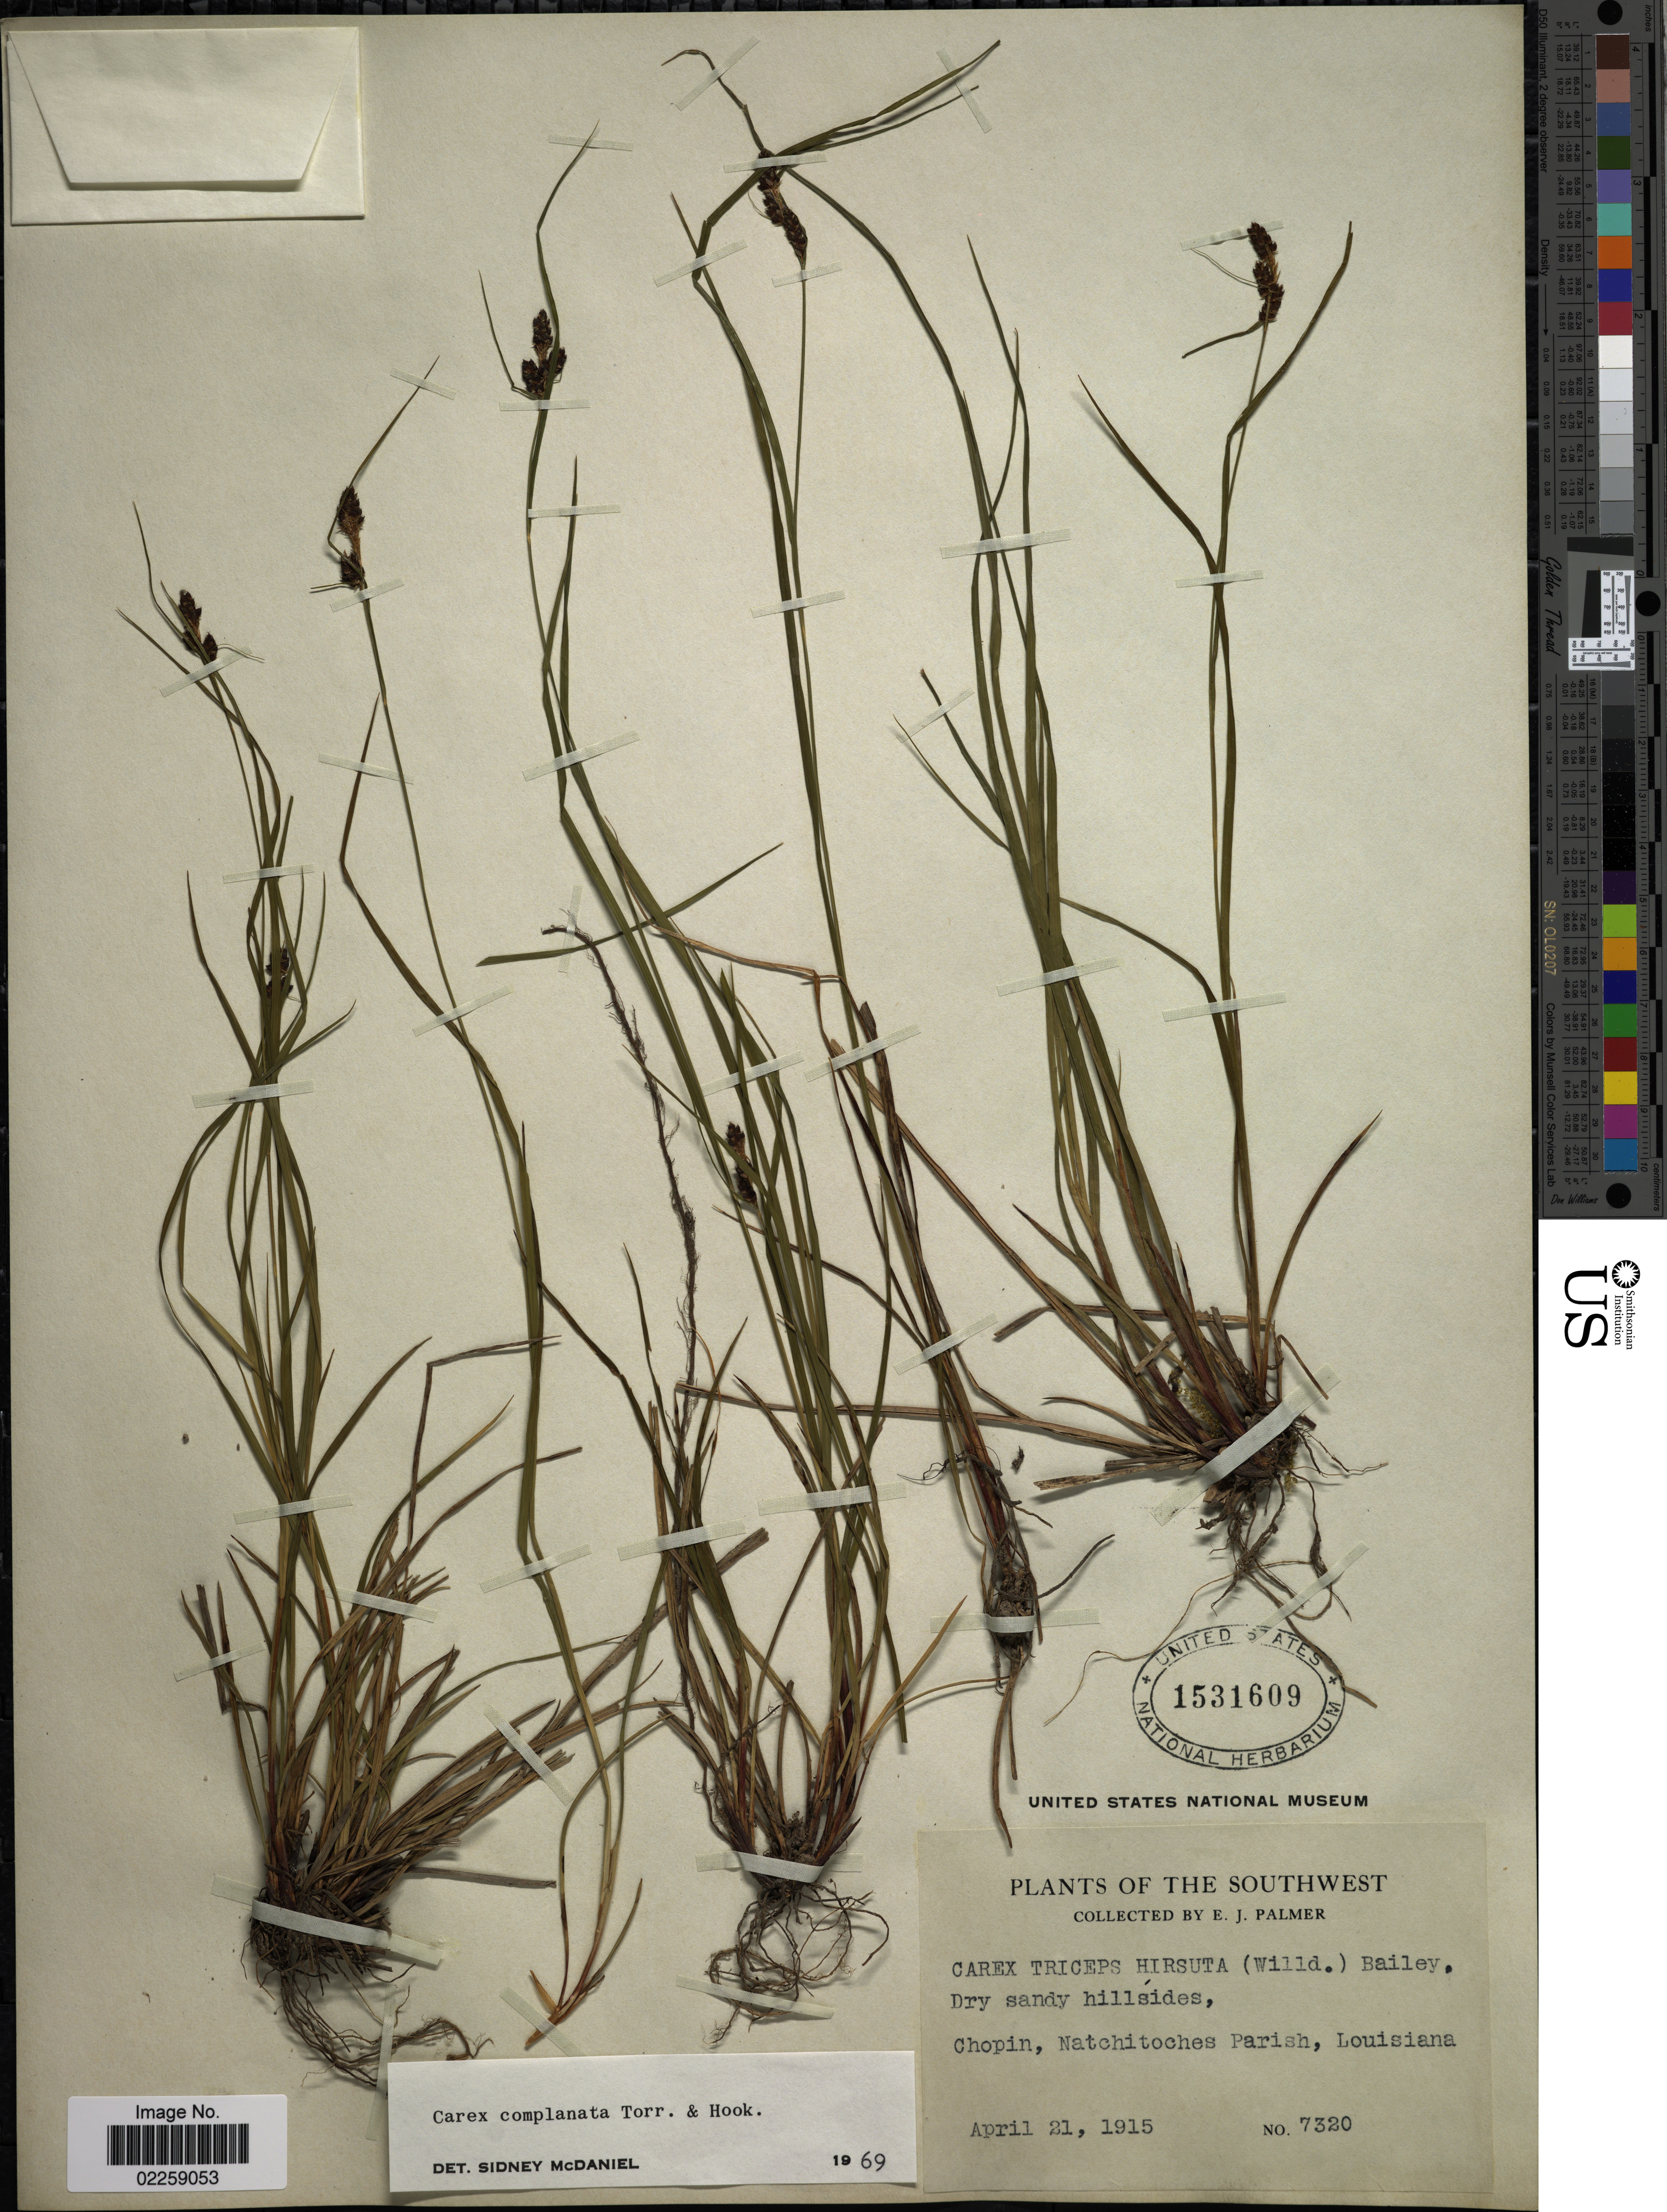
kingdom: Plantae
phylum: Tracheophyta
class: Liliopsida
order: Poales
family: Cyperaceae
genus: Carex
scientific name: Carex complanata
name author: Torr. & Hook.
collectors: E. J. Palmer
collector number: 7320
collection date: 1915-04-21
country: United States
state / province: Louisiana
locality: The Southwest. Chopin, Natchitoches Parish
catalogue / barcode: US 1531609